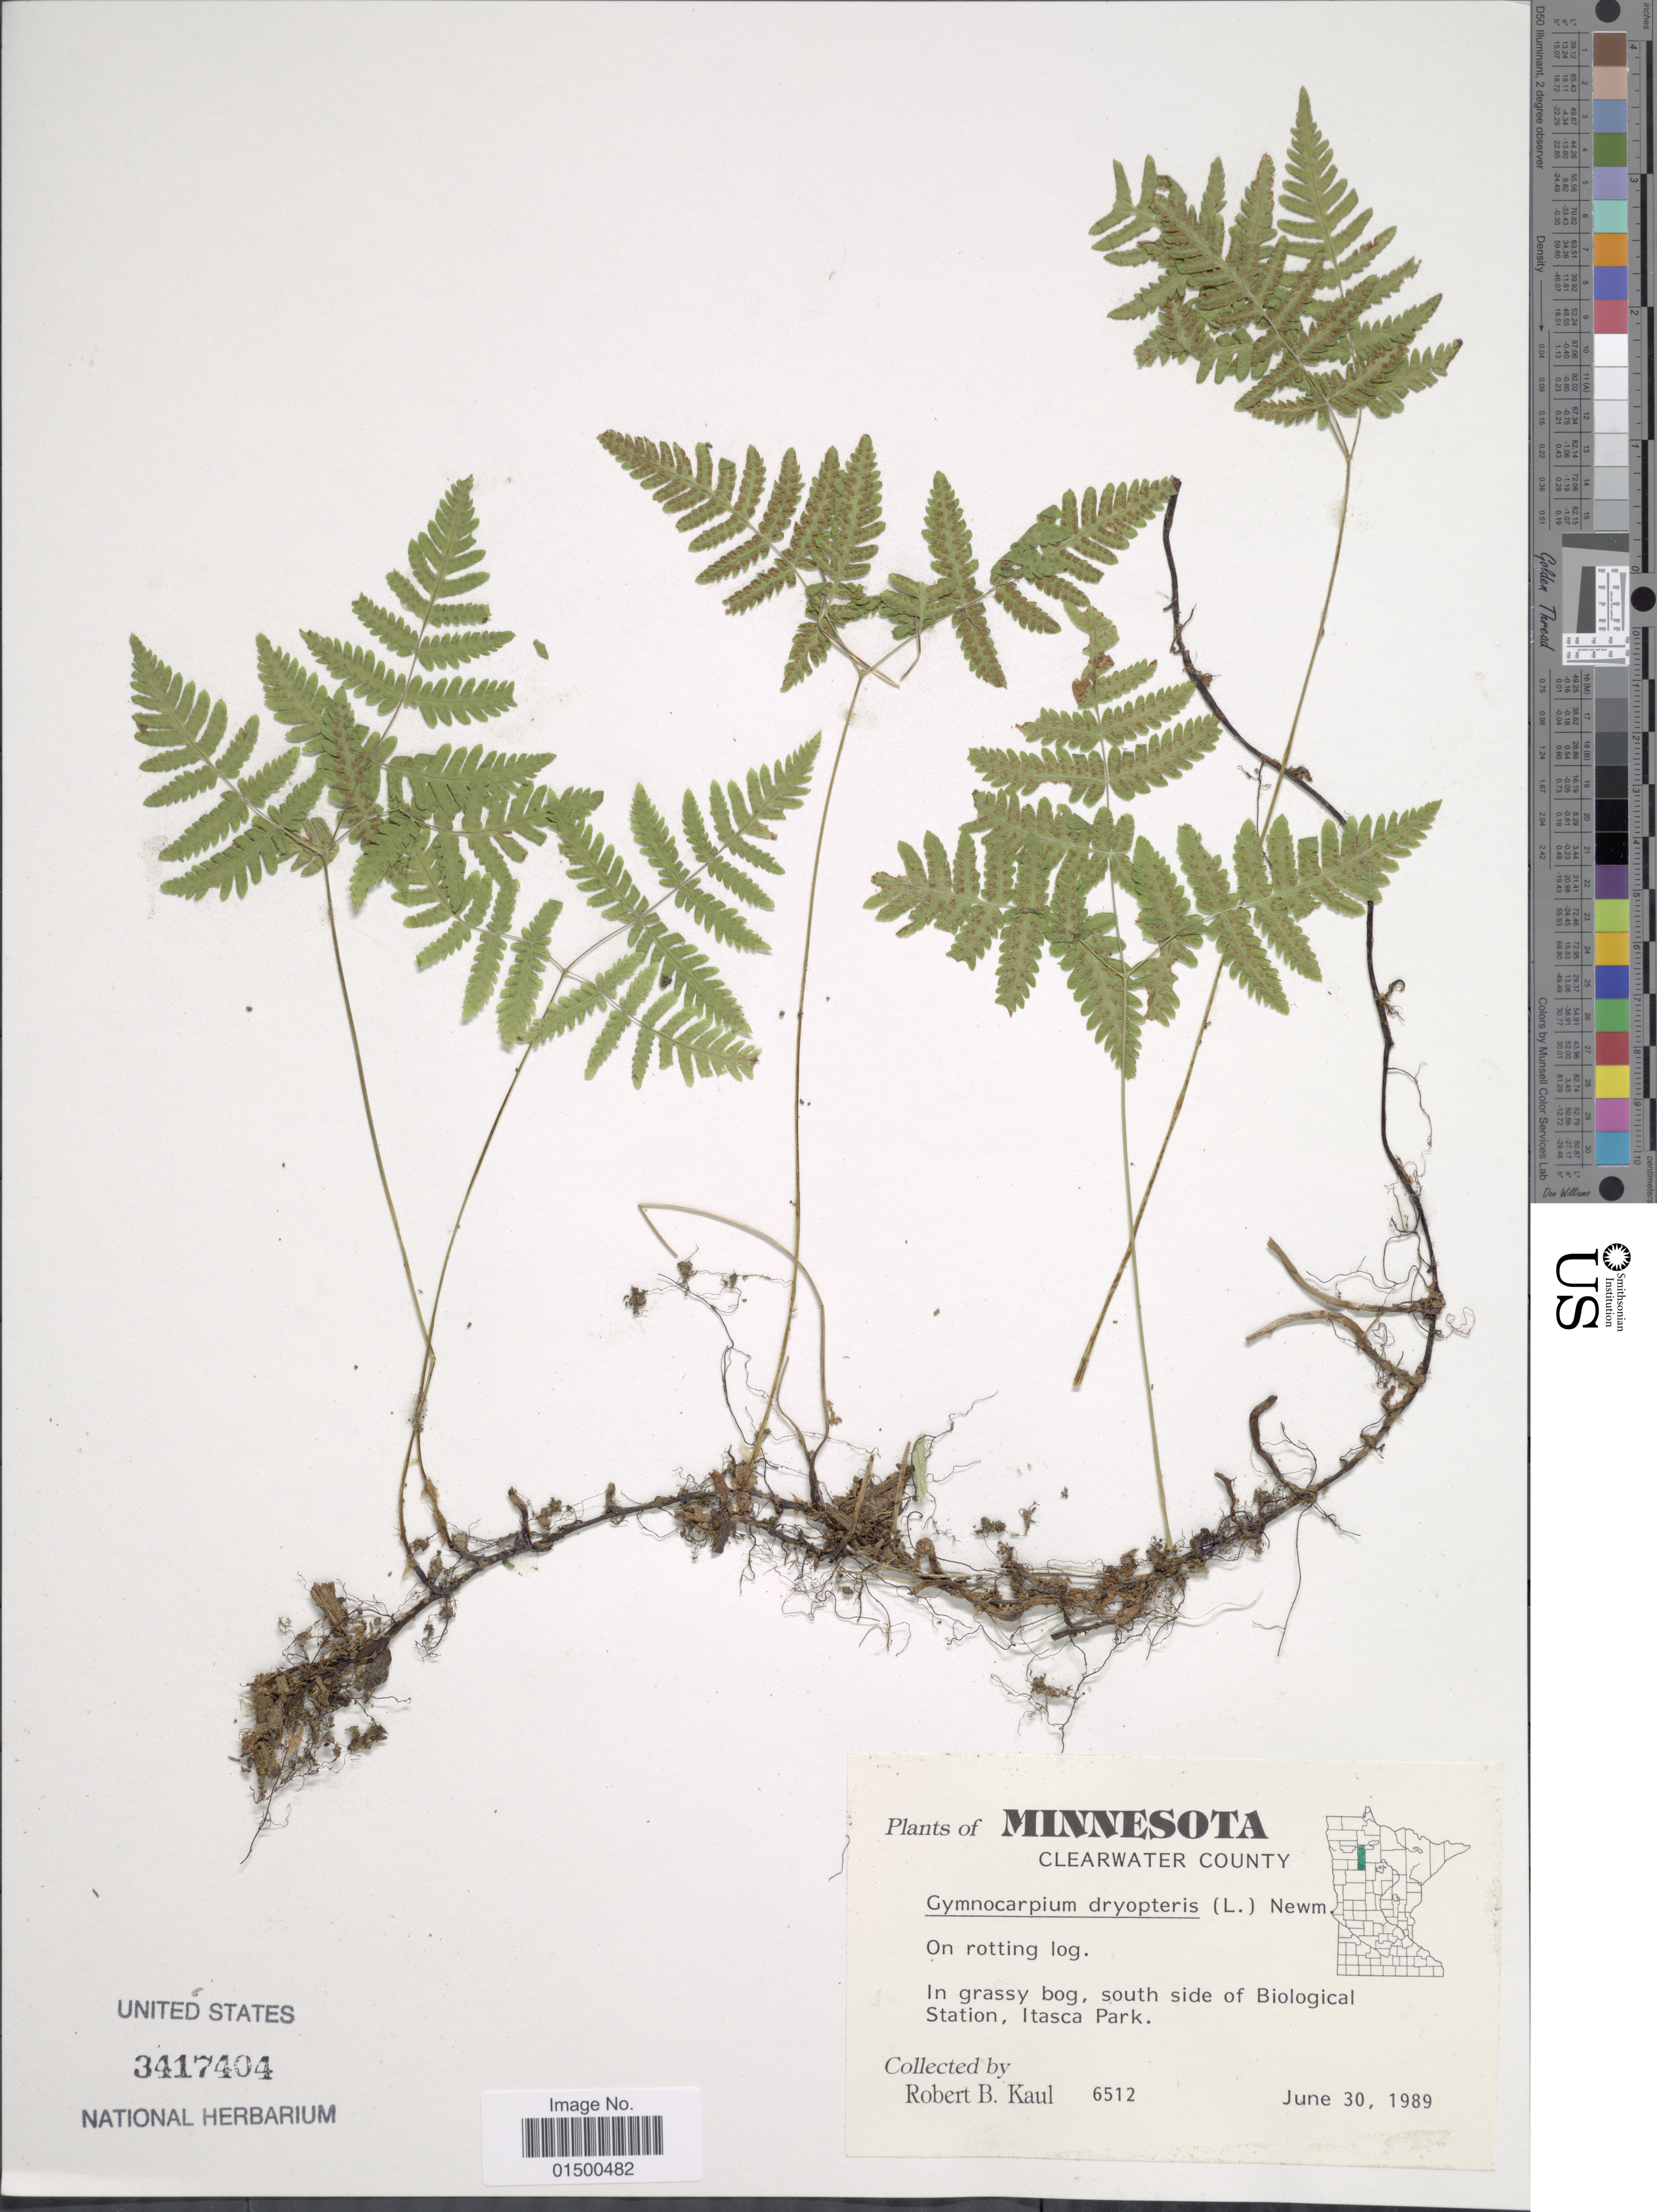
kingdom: Plantae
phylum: Tracheophyta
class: Polypodiopsida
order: Polypodiales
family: Cystopteridaceae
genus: Gymnocarpium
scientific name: Gymnocarpium dryopteris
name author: (L.) Newman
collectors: R. Kaul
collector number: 6512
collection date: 1989-06-30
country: United States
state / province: Minnesota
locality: Clearwater County, in grassy bog, south side of Biological Station, Itasca Park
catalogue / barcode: US 3417404